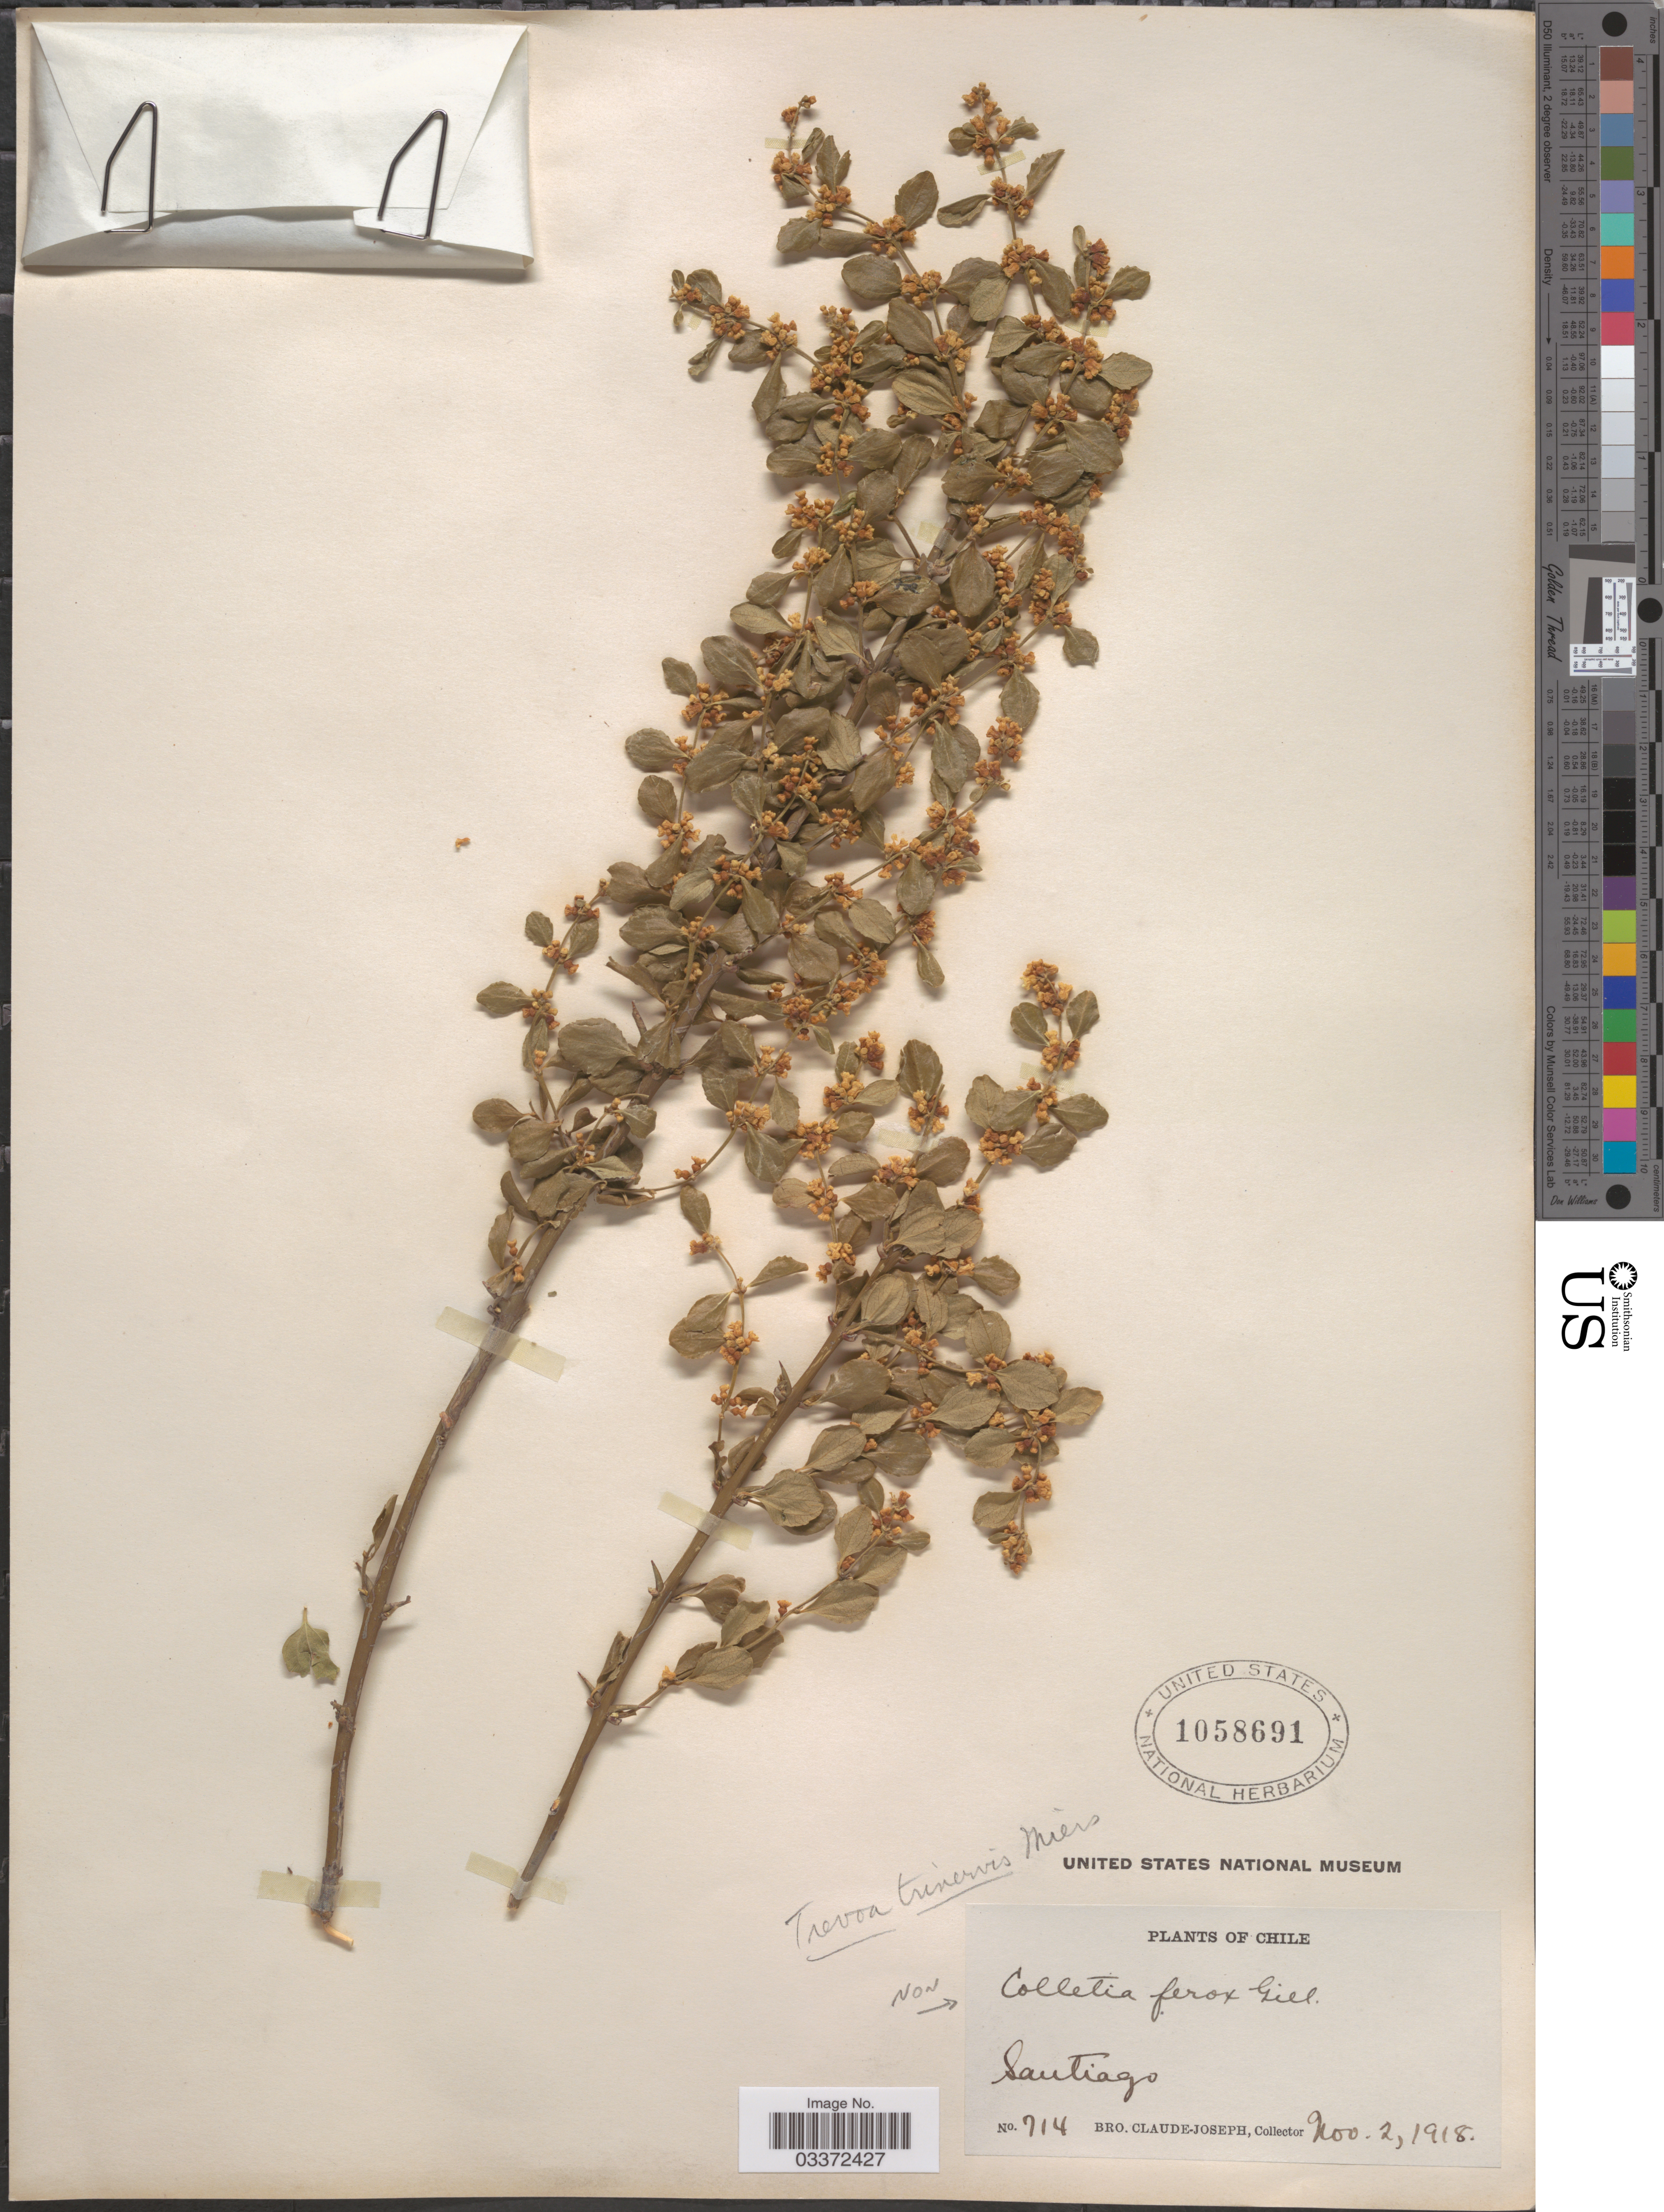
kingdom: Plantae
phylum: Tracheophyta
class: Magnoliopsida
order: Rosales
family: Rhamnaceae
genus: Trevoa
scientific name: Trevoa trinervia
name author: Gillies & Hook.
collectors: Bro. Claude-Joseph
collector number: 714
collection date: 1918-11-02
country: Chile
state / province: Región Metropolitana (RM)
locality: Santiago.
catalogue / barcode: US 1058691